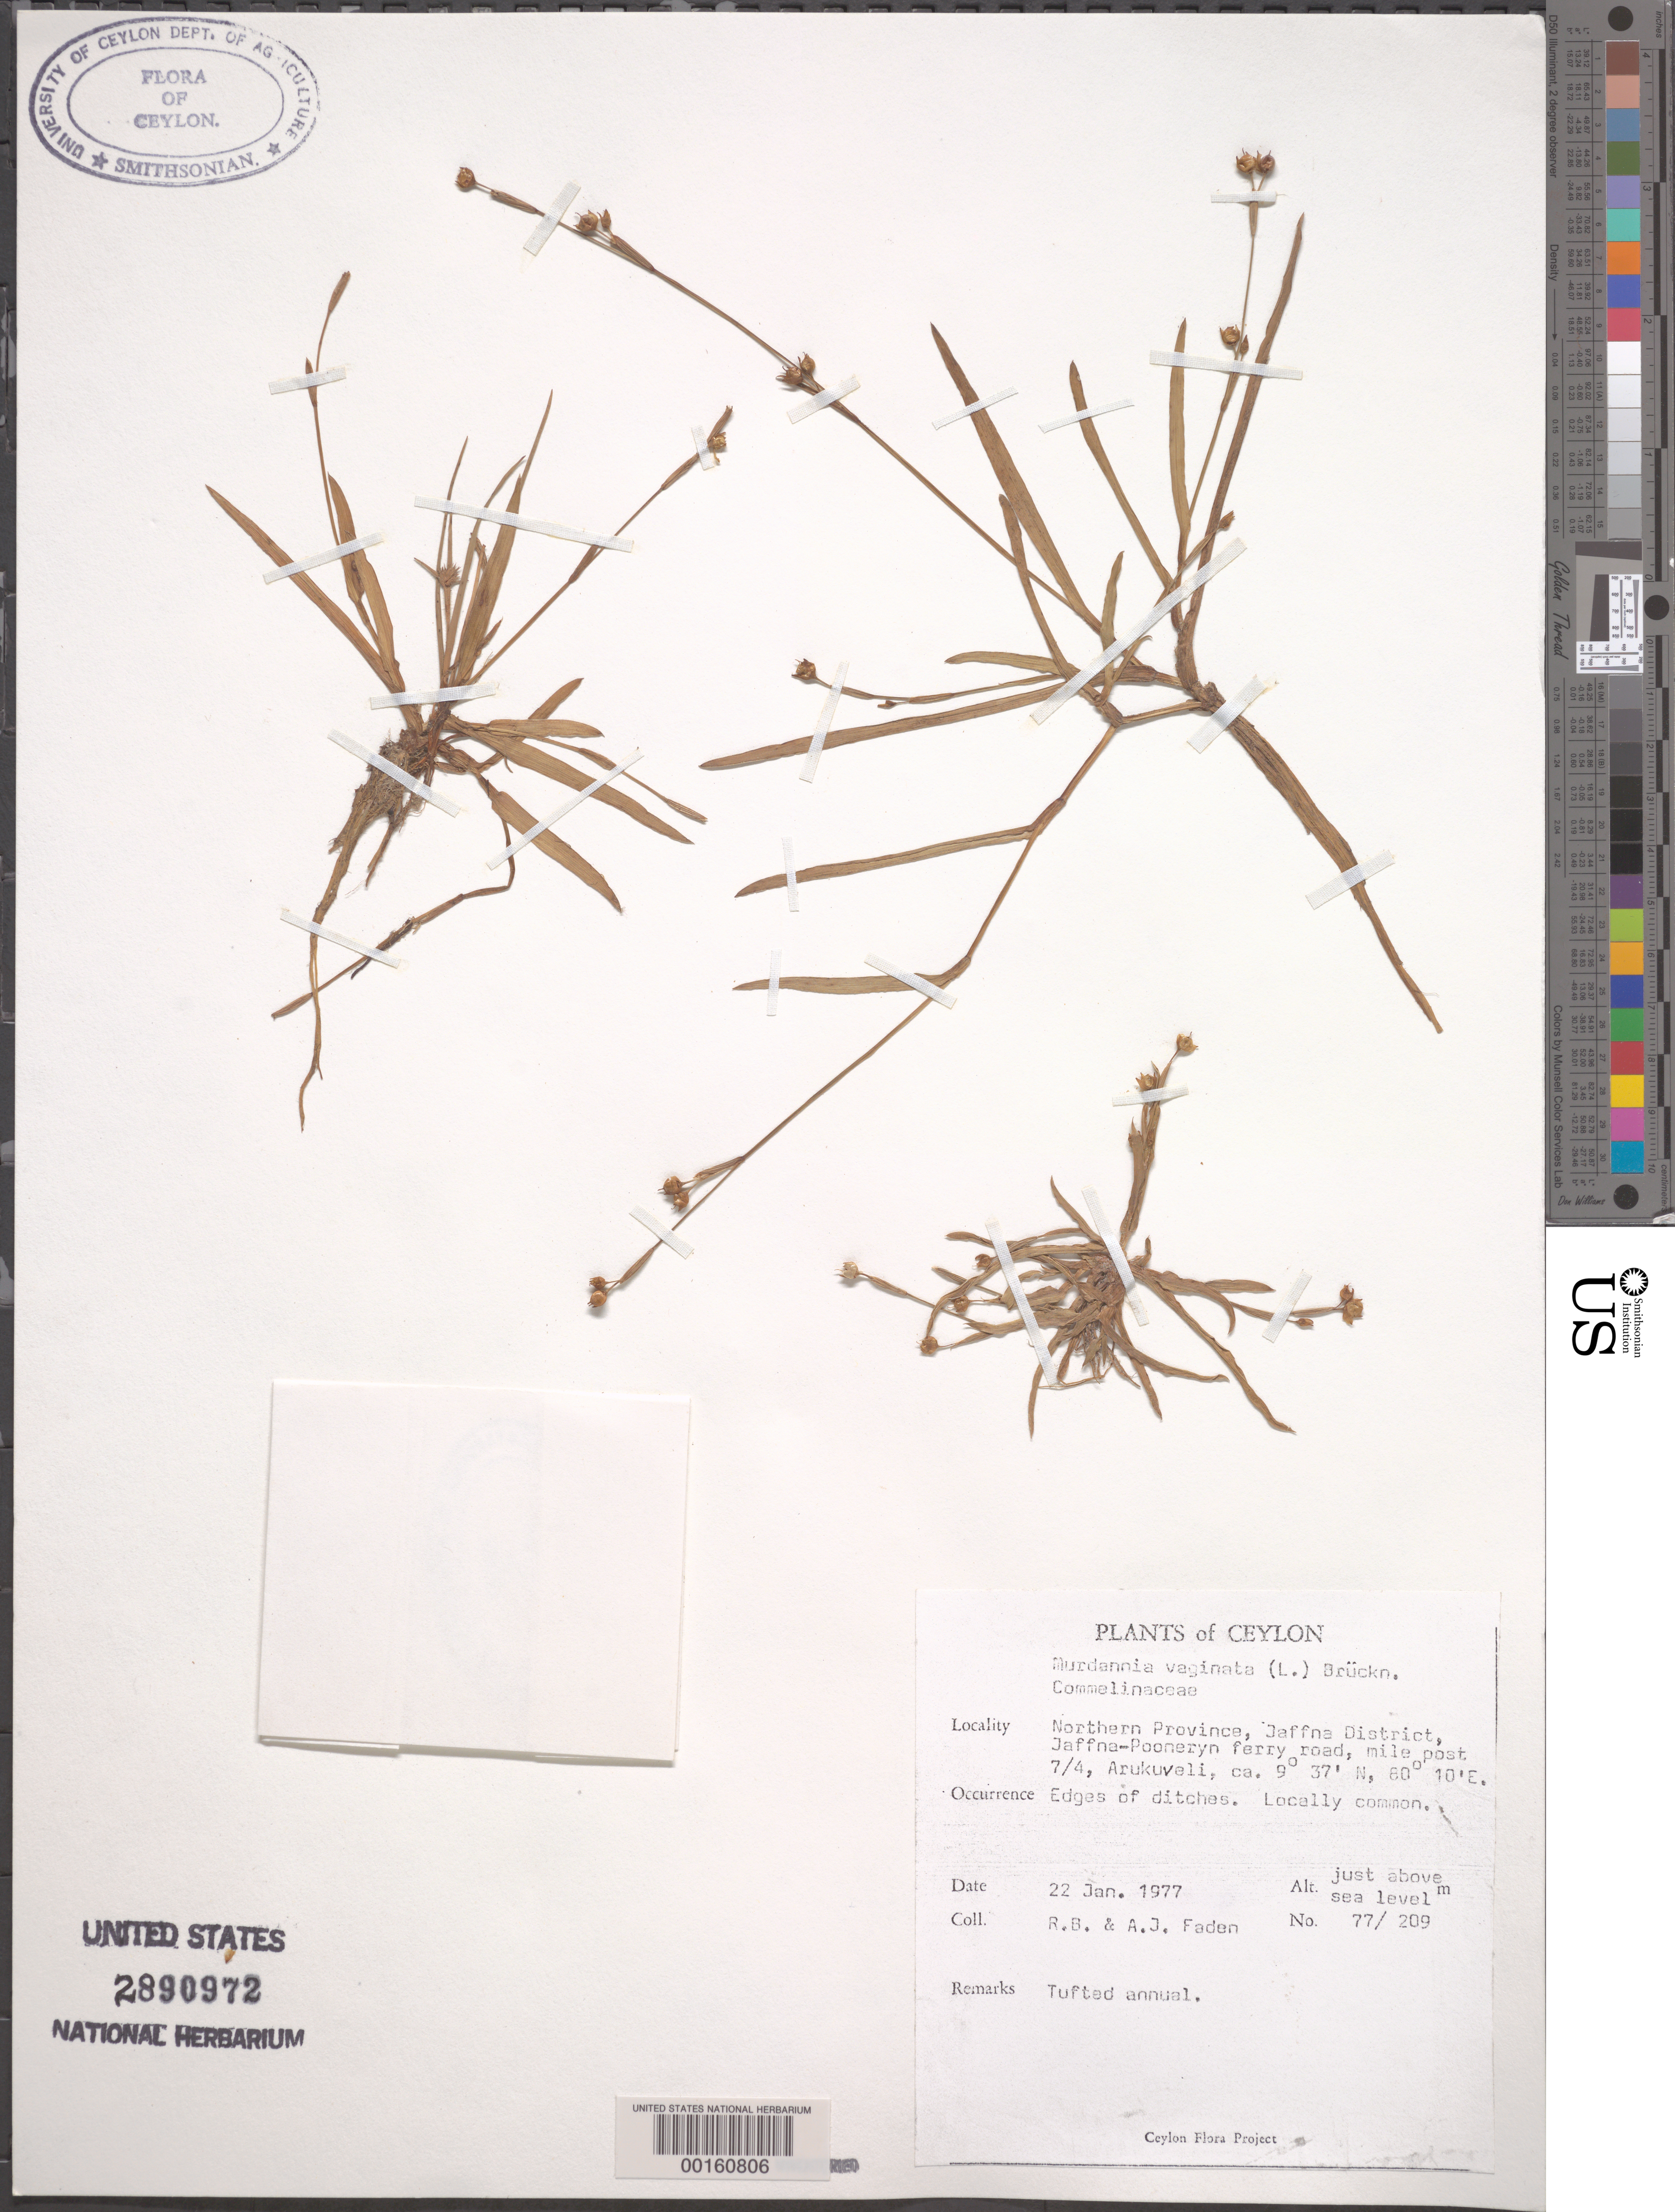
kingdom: Plantae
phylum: Tracheophyta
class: Liliopsida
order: Commelinales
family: Commelinaceae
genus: Murdannia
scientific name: Murdannia vaginata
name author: (L.) G. Brückn.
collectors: R. B. Faden & A. J. Faden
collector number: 77/209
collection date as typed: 22 Jan 1977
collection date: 1977-01-22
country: Sri Lanka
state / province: Northern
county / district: Jaffna Dist.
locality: Arukuveli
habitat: Edges of ditches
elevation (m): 1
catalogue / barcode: US 2890972